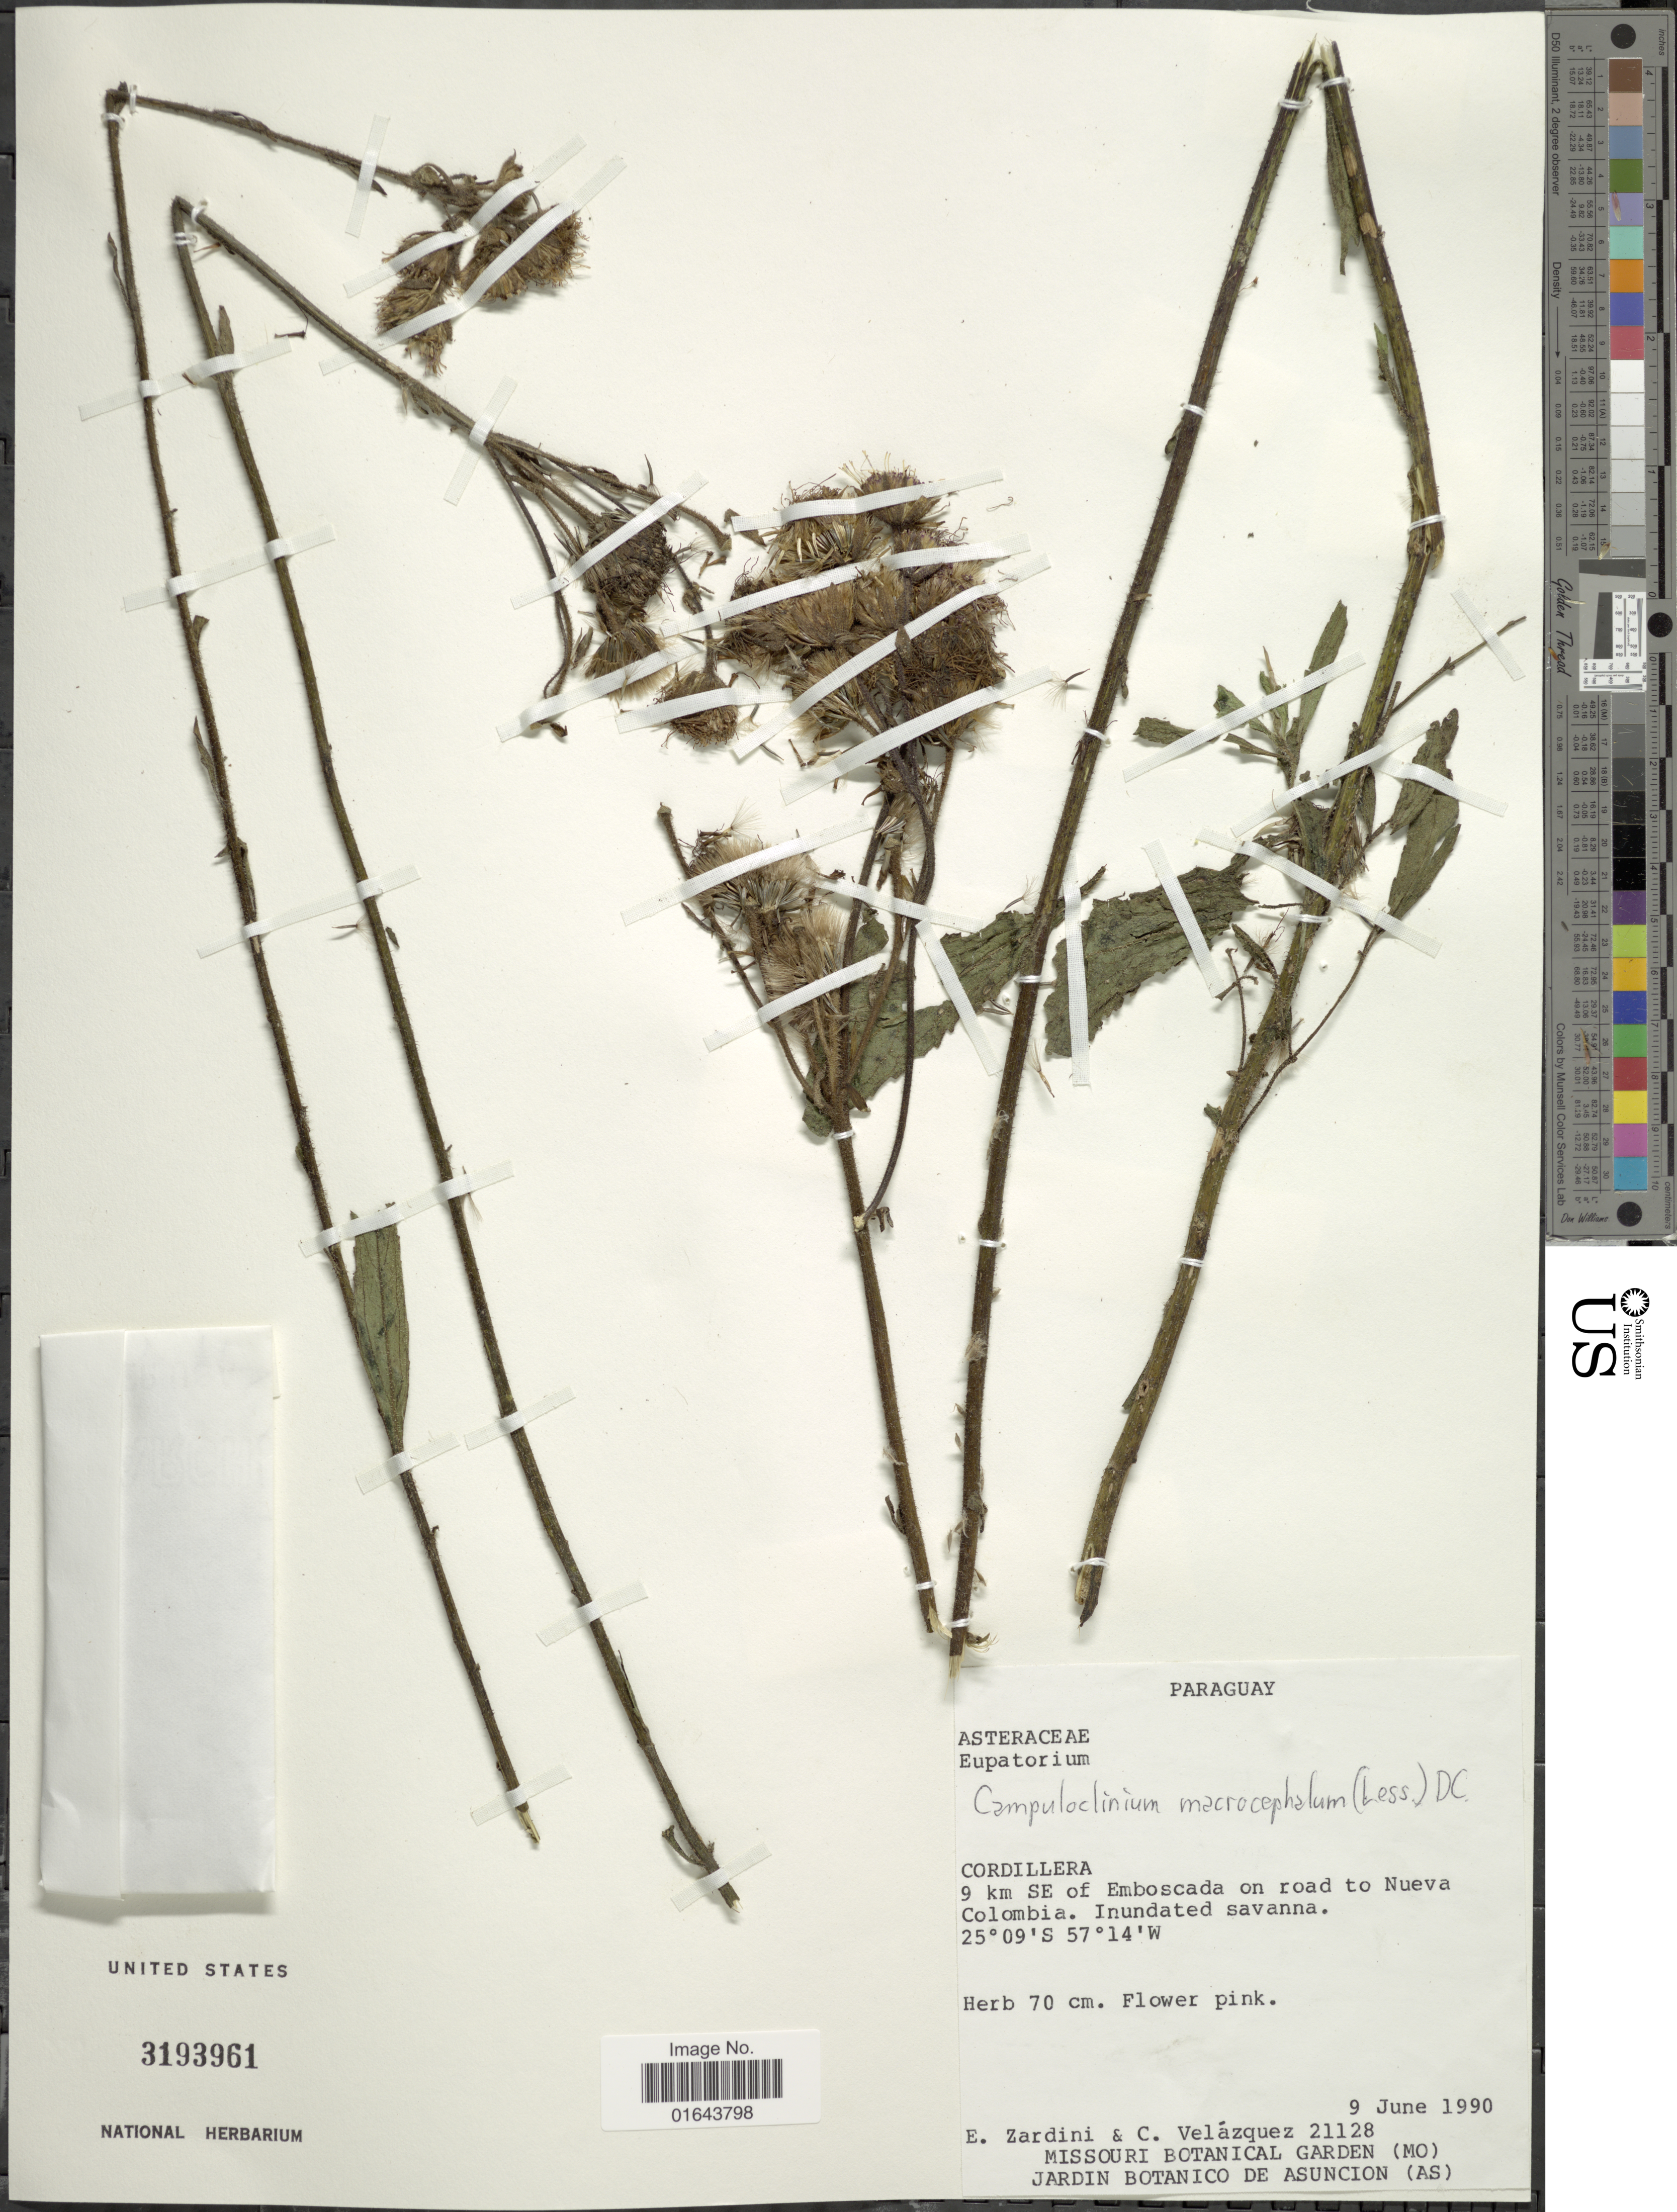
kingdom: Plantae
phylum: Tracheophyta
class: Magnoliopsida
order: Asterales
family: Asteraceae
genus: Campuloclinium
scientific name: Campuloclinium macrocephalum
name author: (Less.) DC.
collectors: E. M. Zardini & C. Velázquez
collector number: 21128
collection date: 1990-06-09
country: Paraguay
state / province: Cordillera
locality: Cordillera. 9 km SE of Emboscada on road to Nueva Colombia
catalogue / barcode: US 3193961